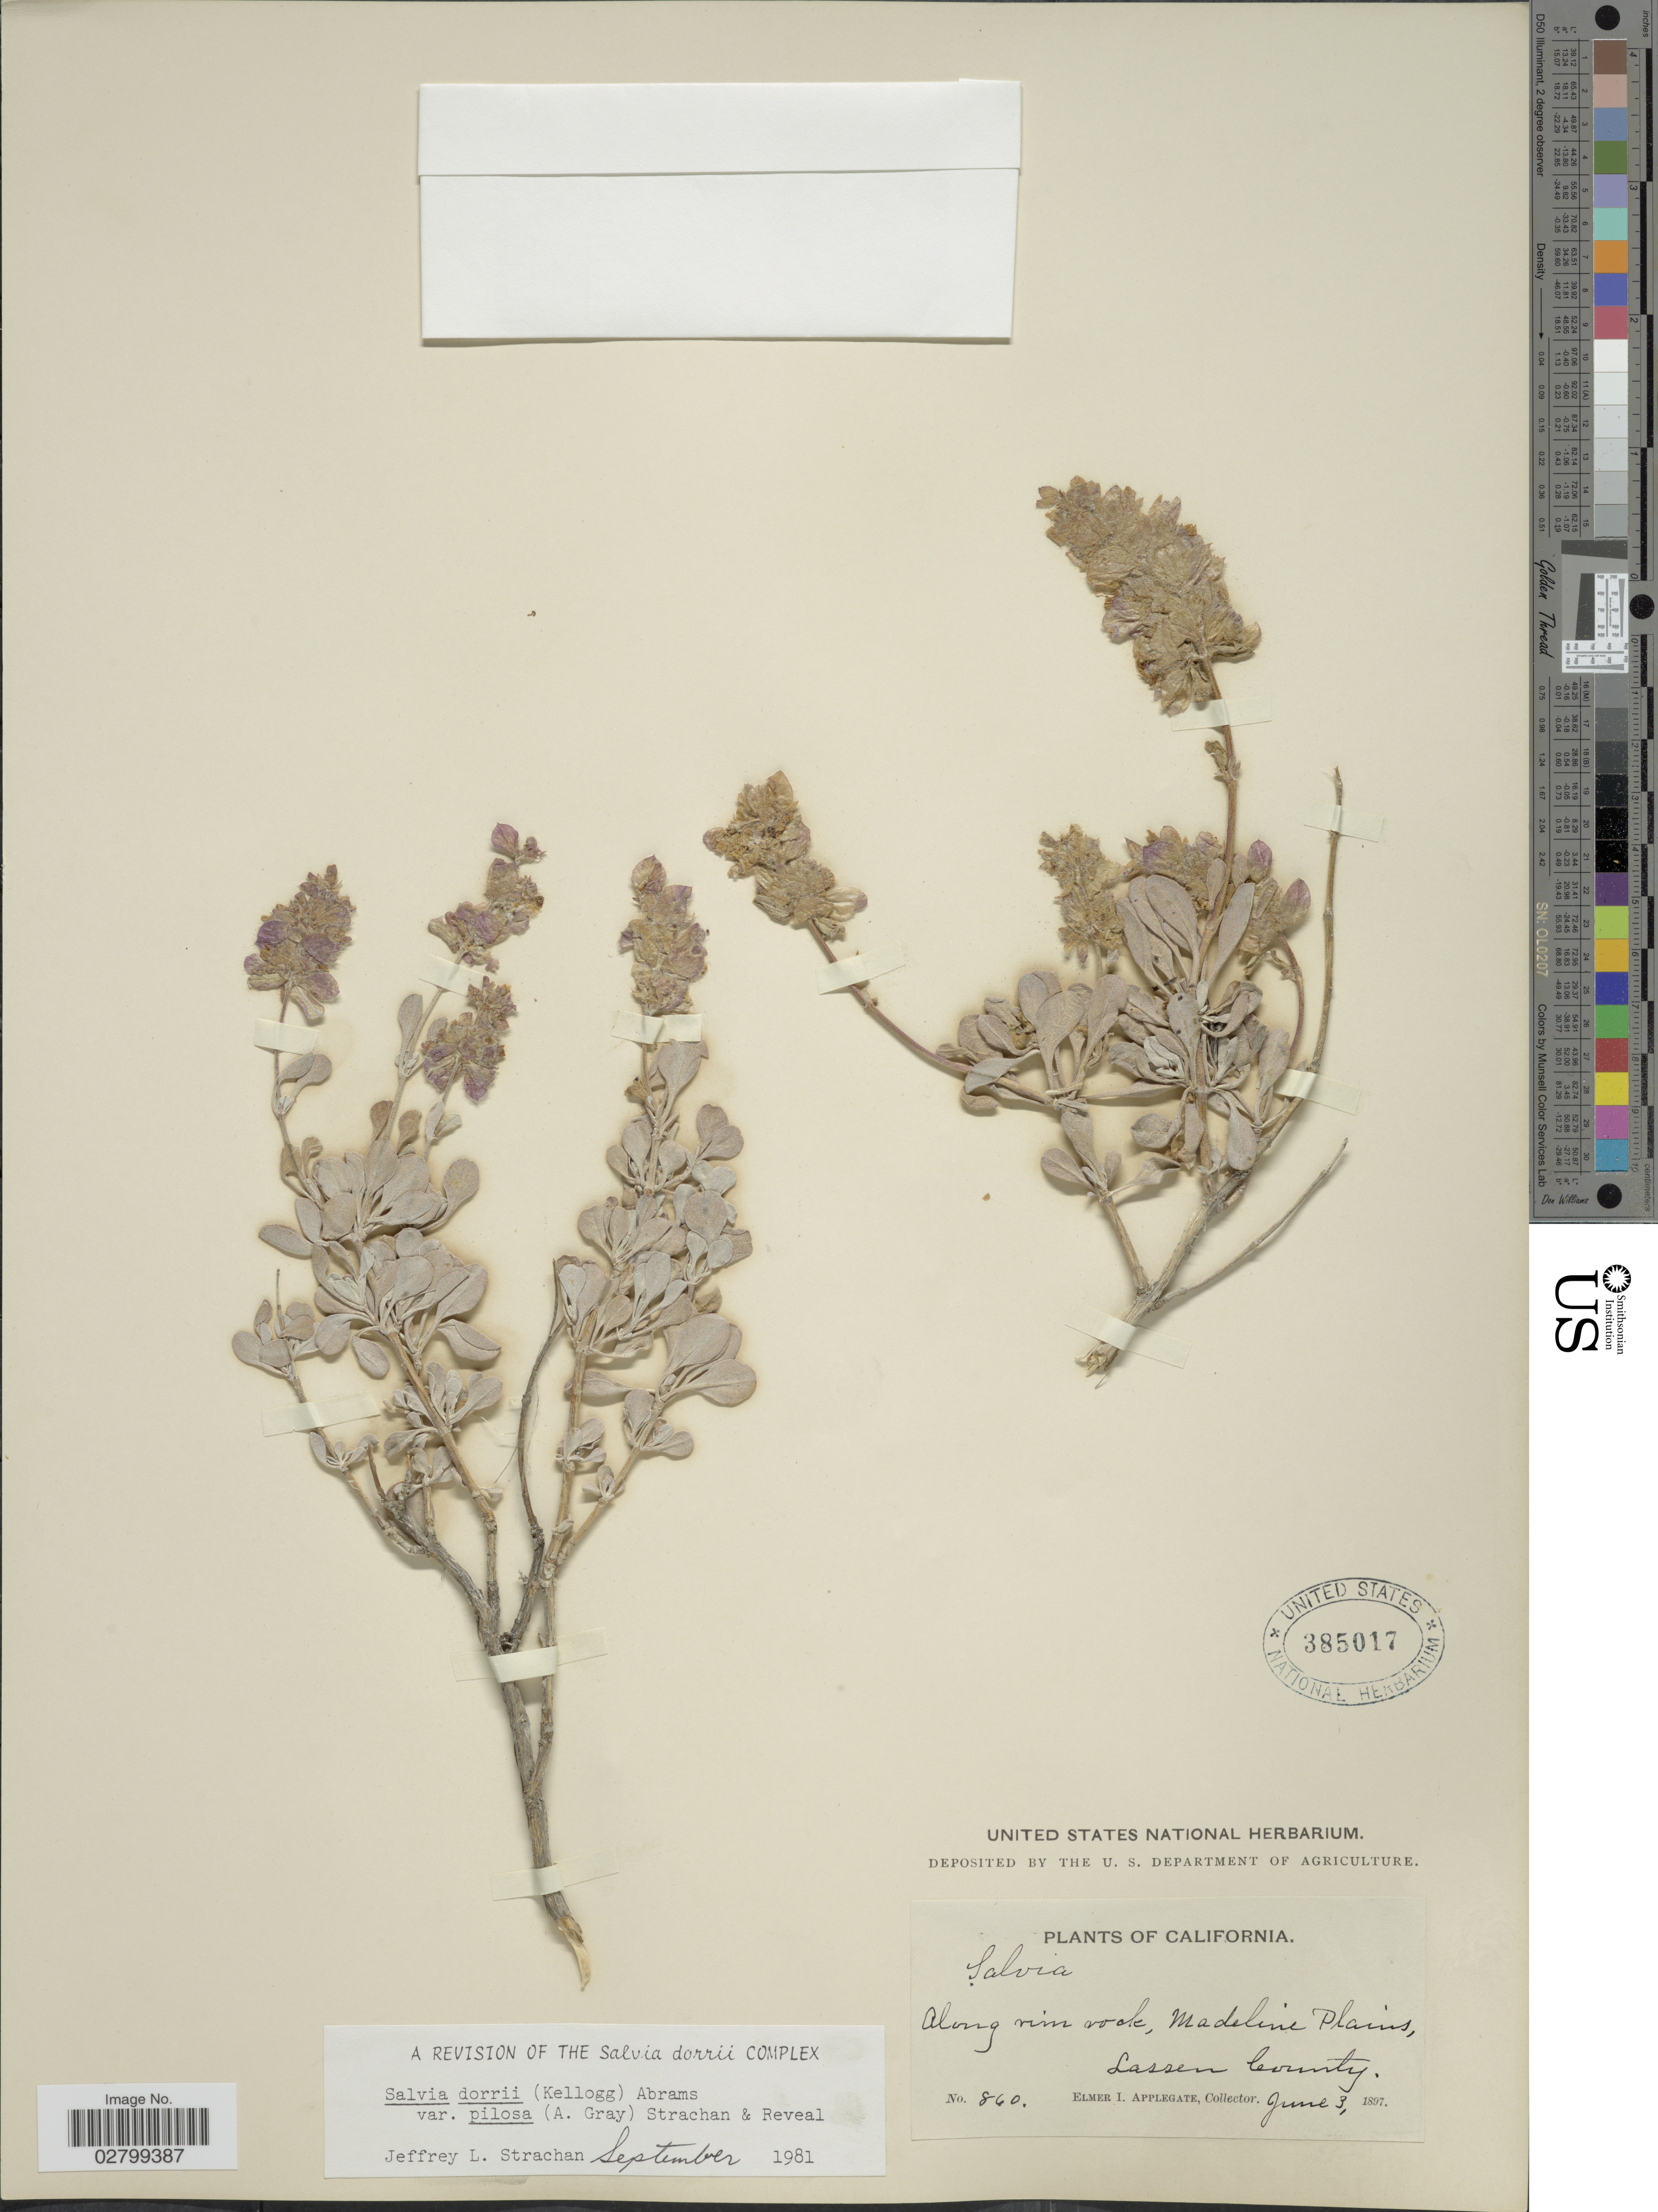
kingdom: Plantae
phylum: Tracheophyta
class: Magnoliopsida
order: Lamiales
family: Lamiaceae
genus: Salvia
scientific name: Salvia dorrii var. pilosa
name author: (A. Gray) Strachan & Reveal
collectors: E. I. Applegate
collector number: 860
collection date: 1897-06-03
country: United States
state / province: California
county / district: Lassen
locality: Along rim rock, Madeline Plains, Lassen County.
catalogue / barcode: US 385017